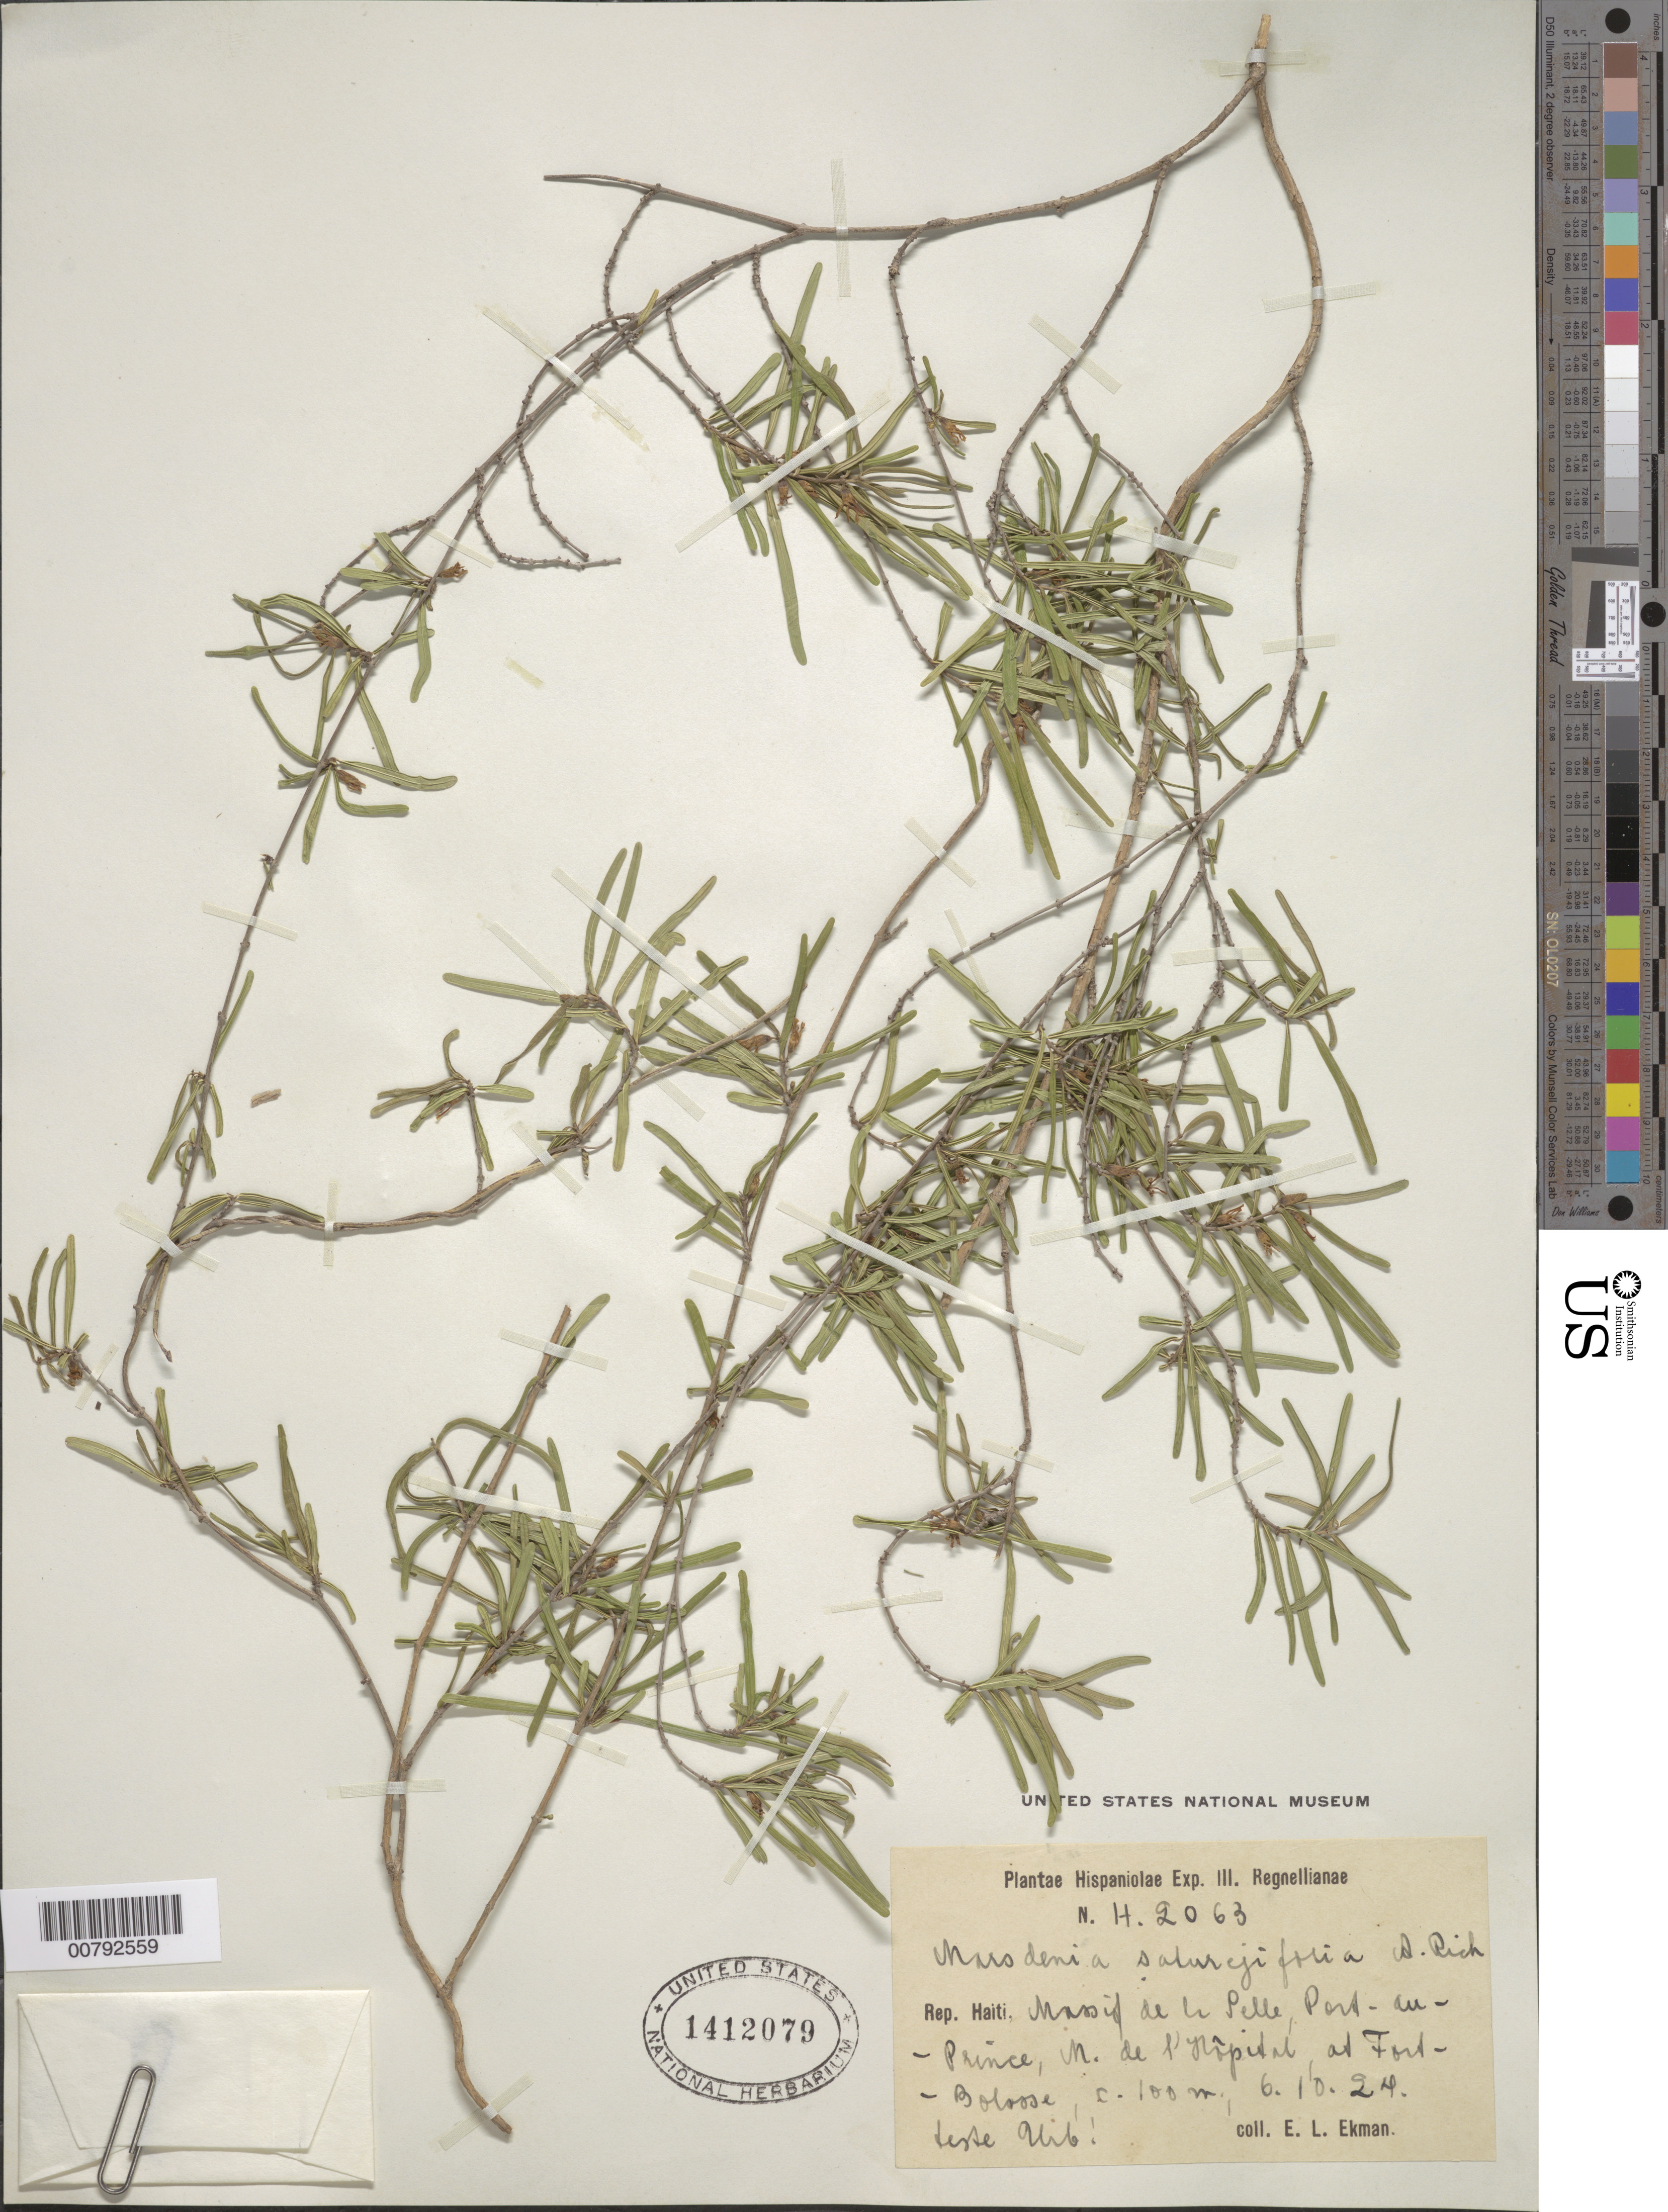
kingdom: Plantae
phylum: Tracheophyta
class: Magnoliopsida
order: Gentianales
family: Apocynaceae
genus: Marsdenia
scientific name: Marsdenia saturejifolia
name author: A. Rich.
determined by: Urban, Ignatz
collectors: E. L. Ekman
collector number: H 2063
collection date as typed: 06 Oct 1924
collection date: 1924-10-06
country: Haiti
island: Hispaniola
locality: Massif de la Selle, Port-au-Prince, M. de l' Hôpital, at Fort-Bolosse.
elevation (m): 100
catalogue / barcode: US 1412079